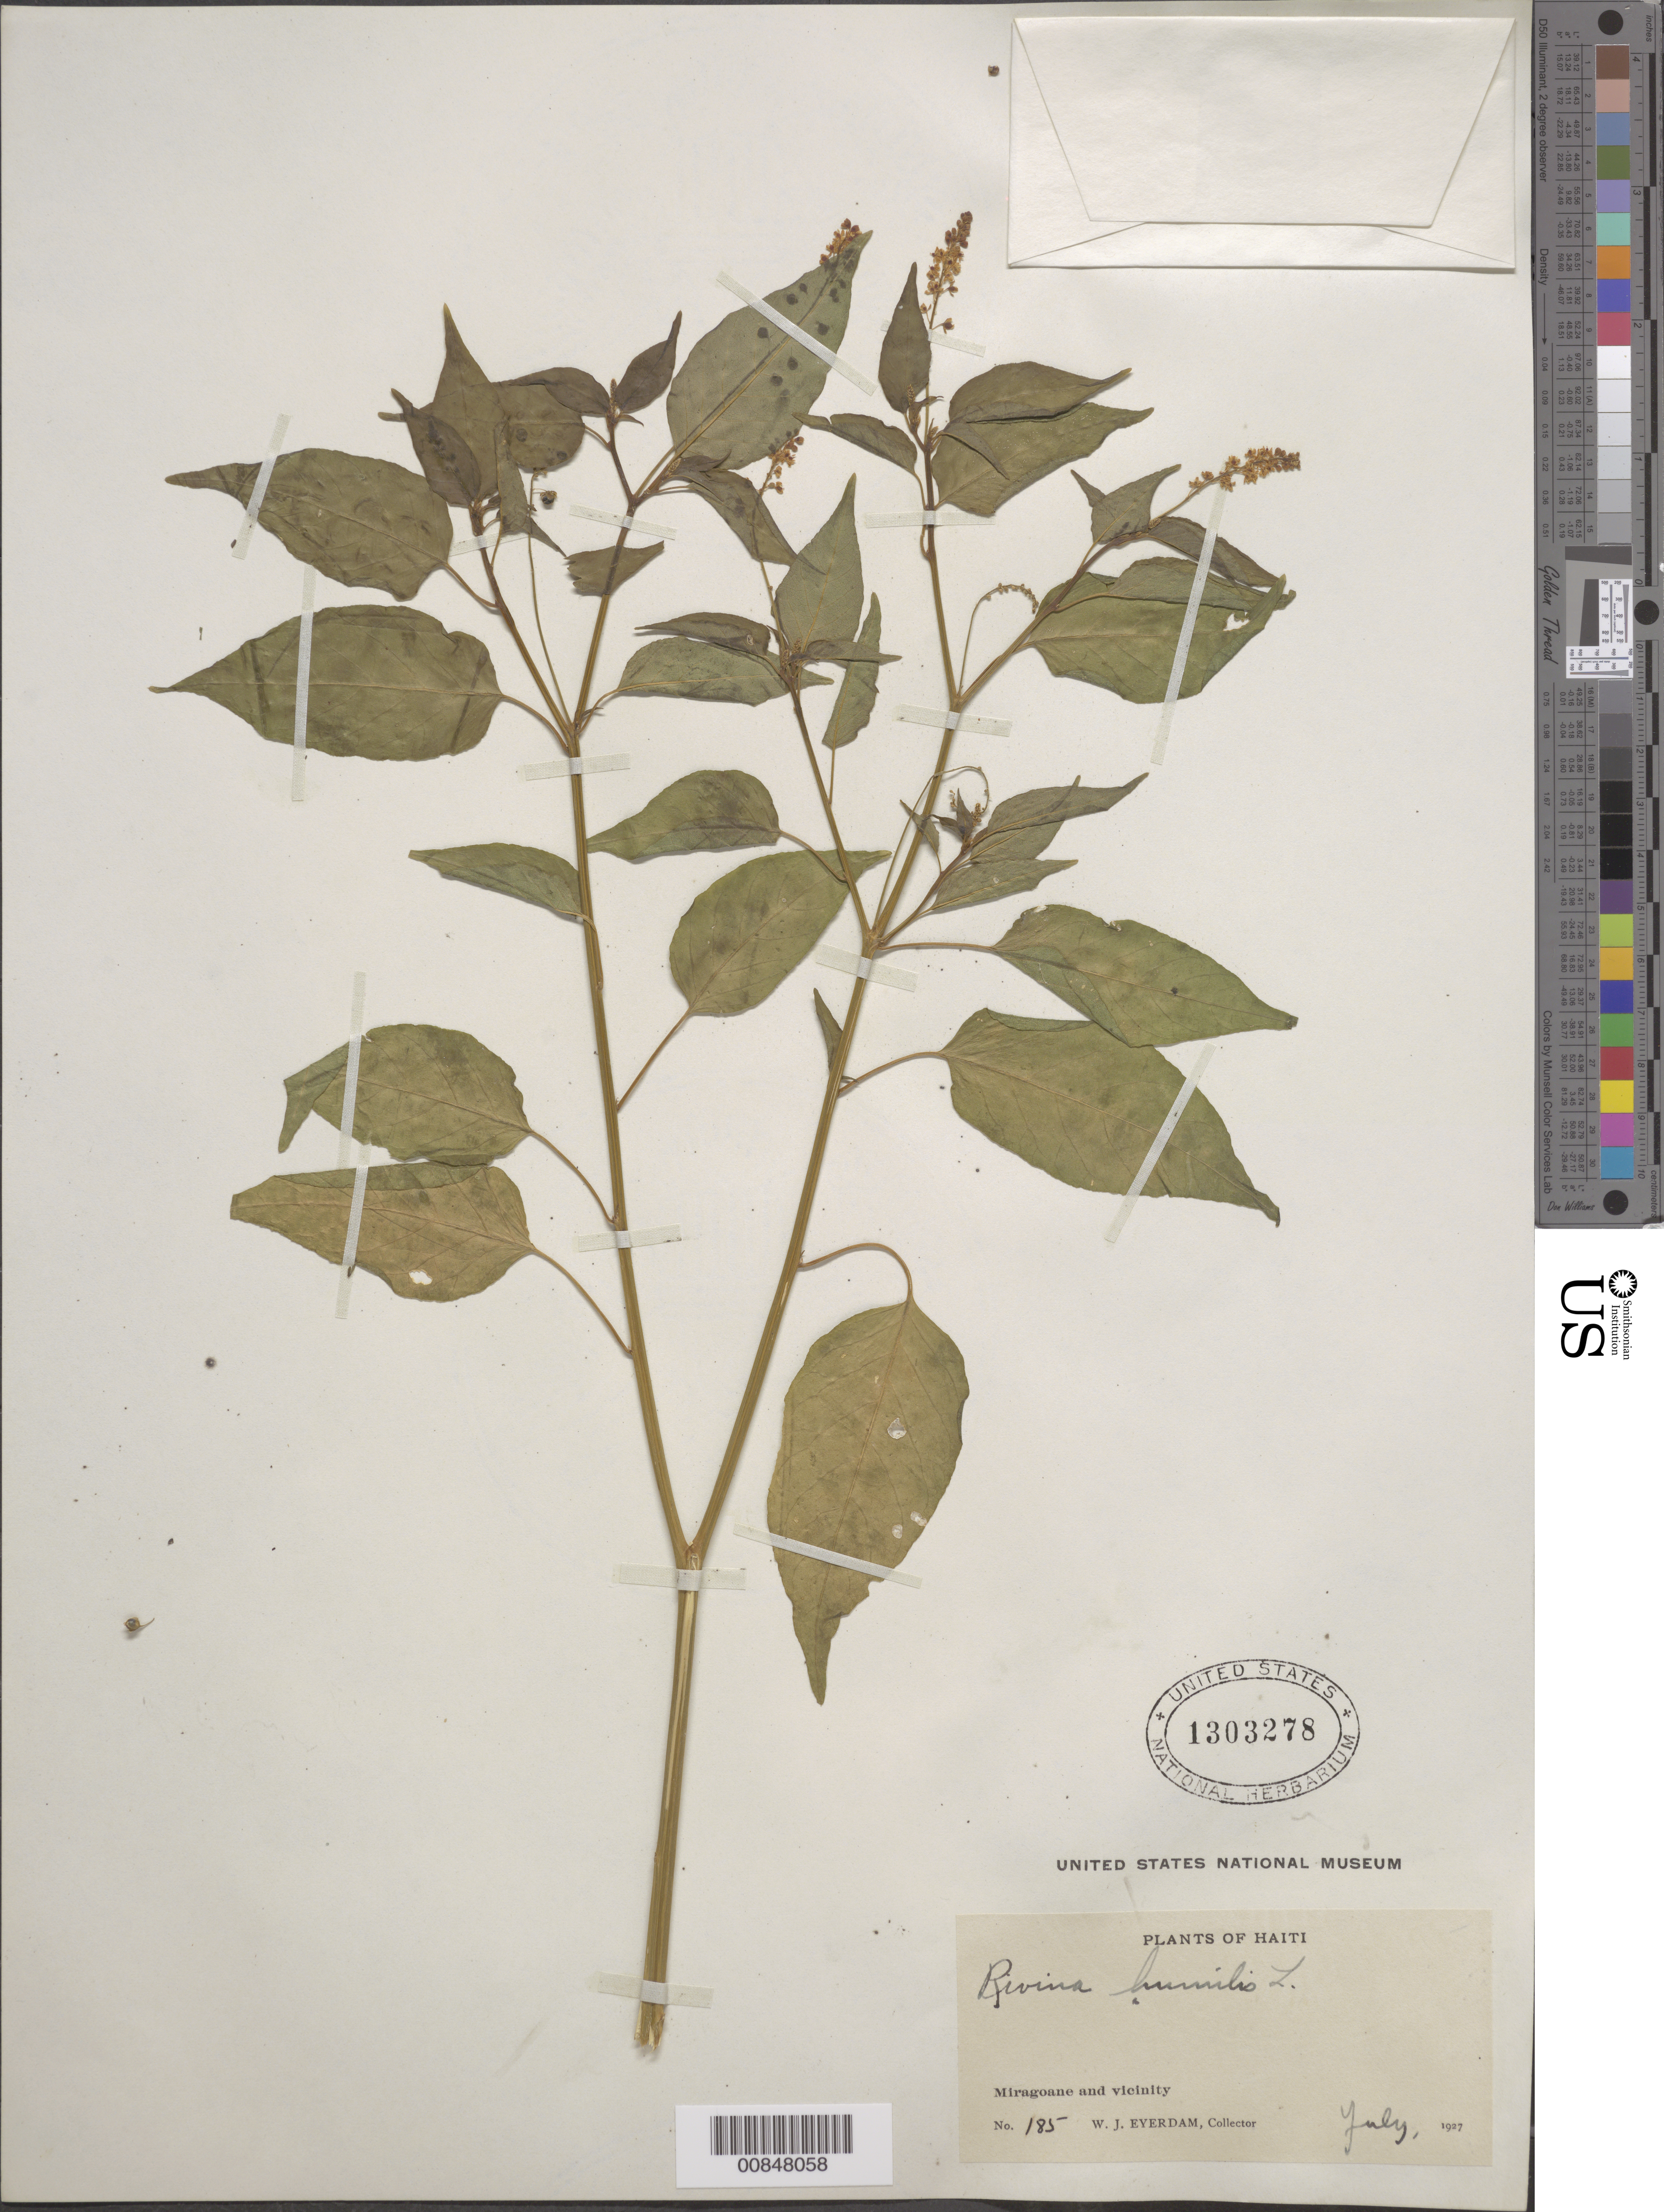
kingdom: Plantae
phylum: Tracheophyta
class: Magnoliopsida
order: Caryophyllales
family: Phytolaccaceae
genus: Rivina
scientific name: Rivina humilis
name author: L.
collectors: W. J. Eyerdam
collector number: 185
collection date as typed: Jul 1927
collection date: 1927-07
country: Haiti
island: Hispaniola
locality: Miragoane and vicinity.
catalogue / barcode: US 1303278